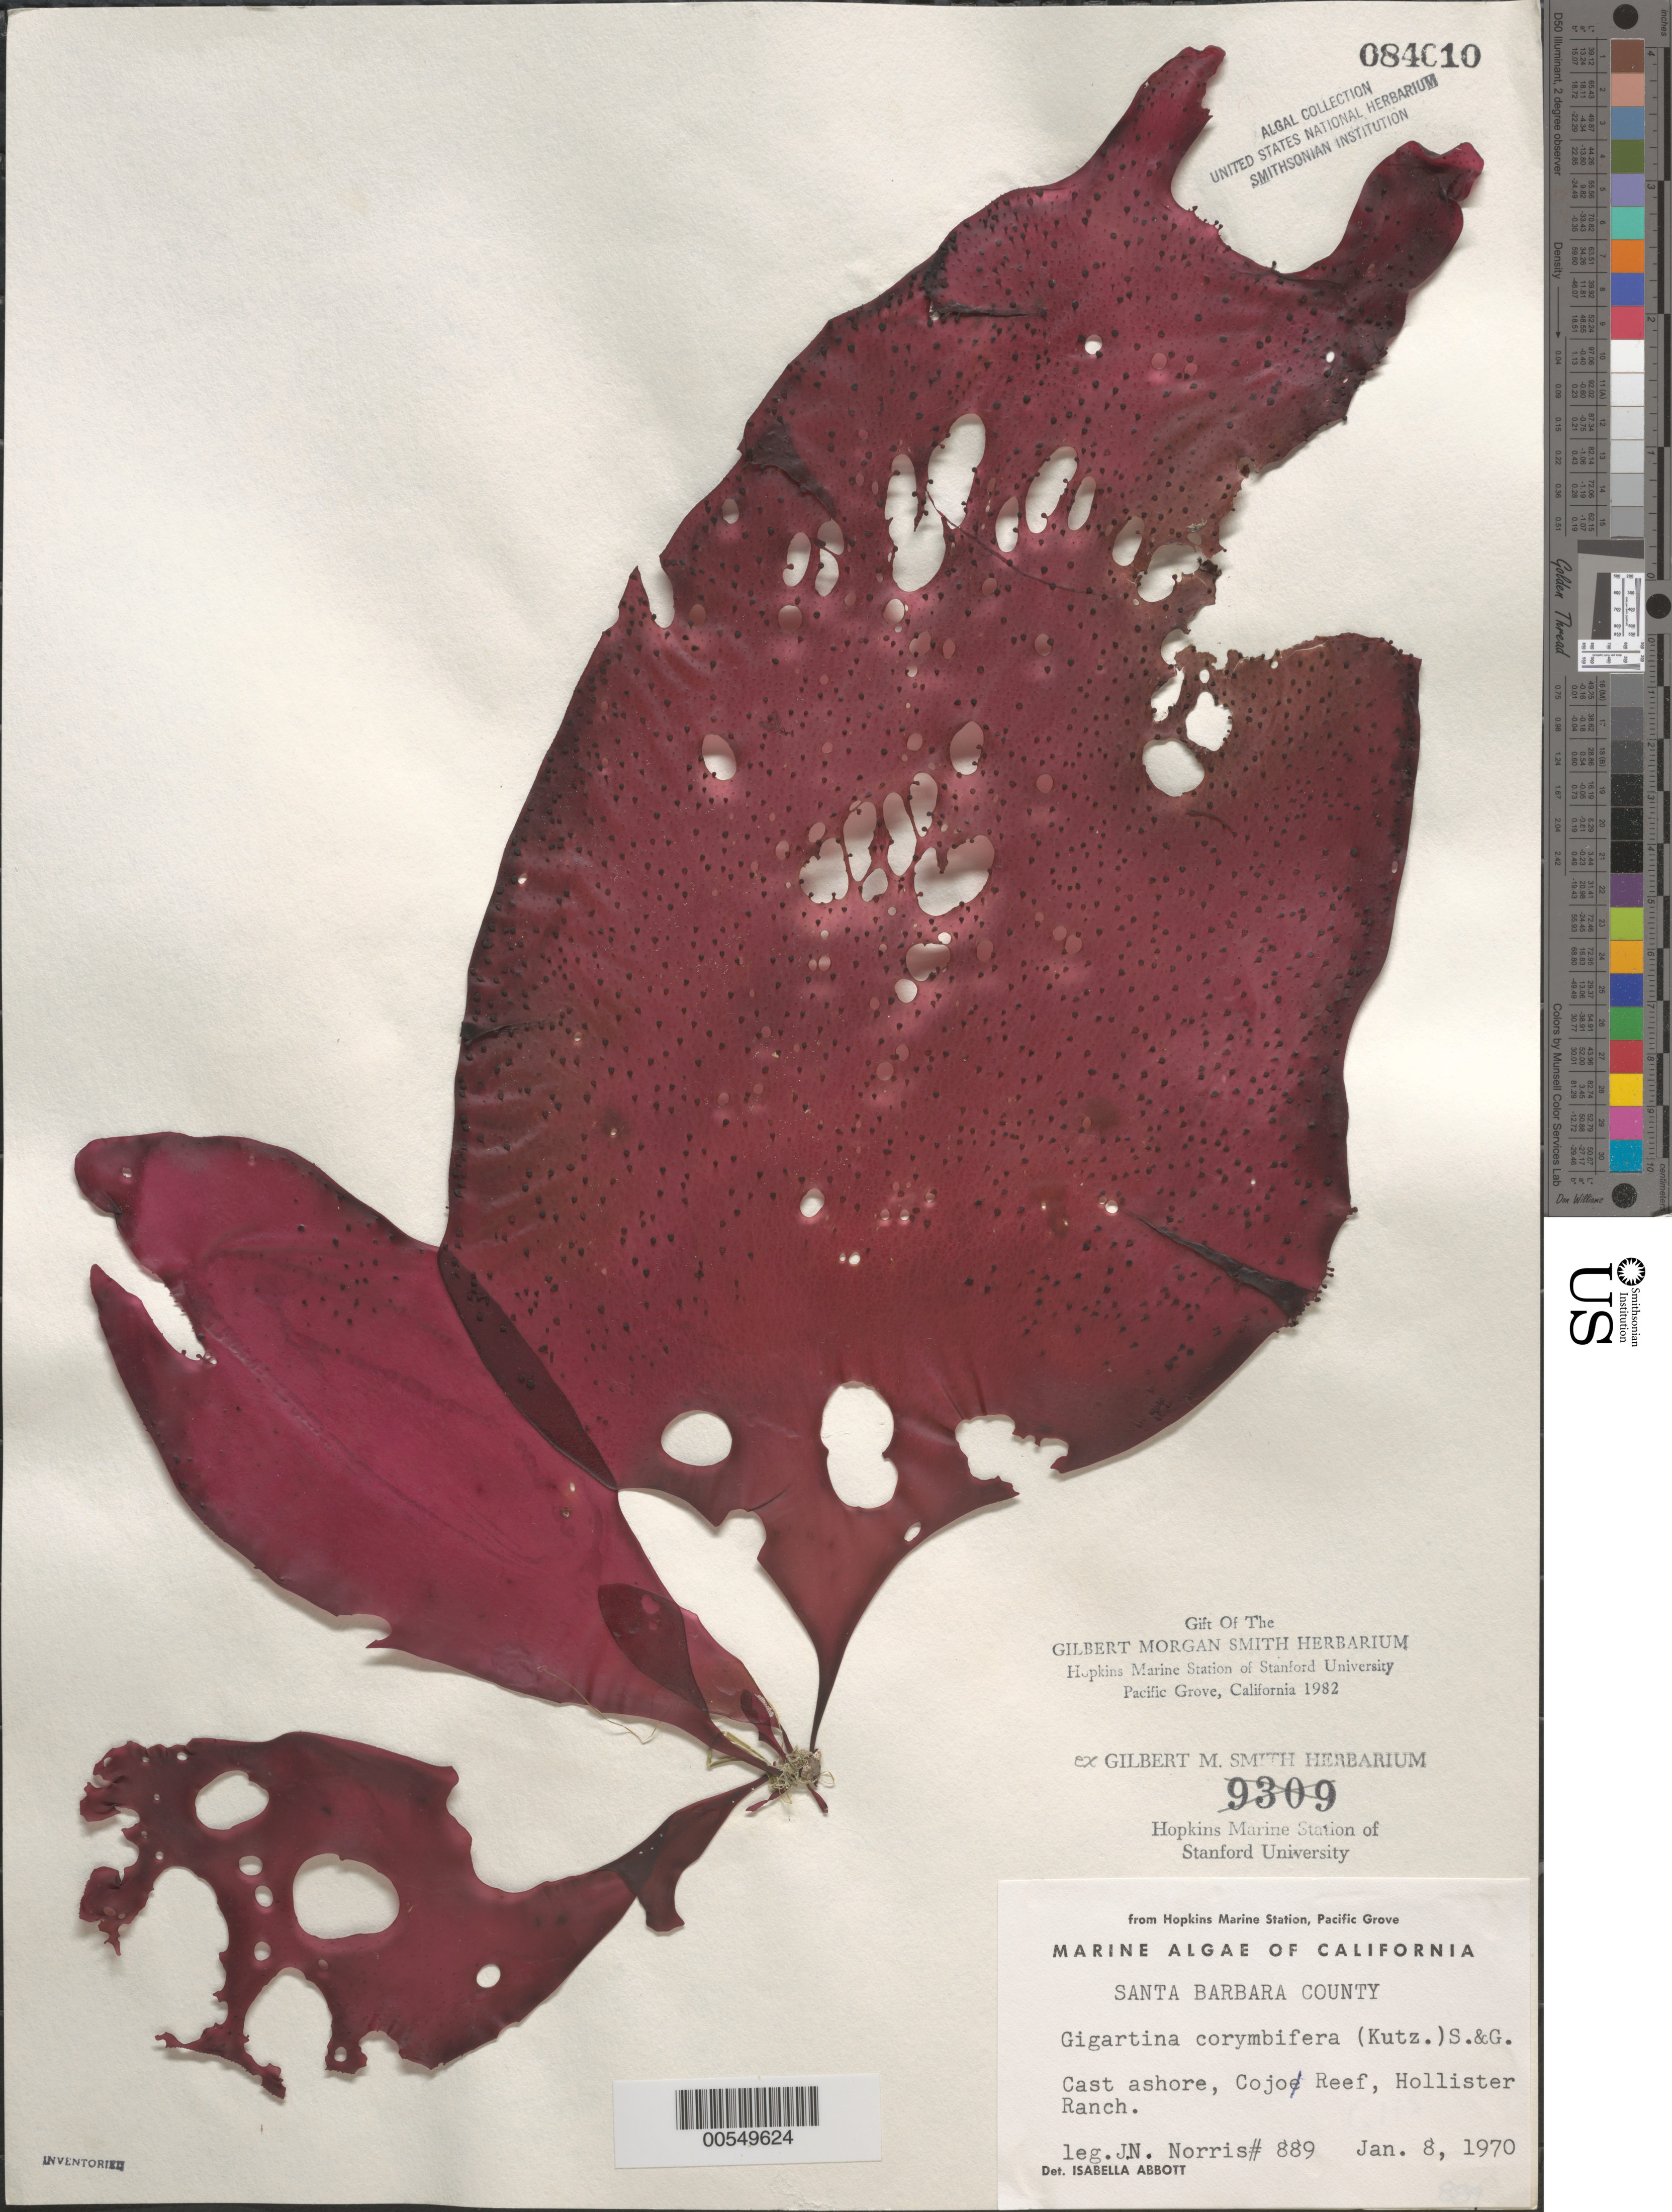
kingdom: Plantae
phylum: Rhodophyta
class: Florideophyceae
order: Gigartinales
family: Gigartinaceae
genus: Chondracanthus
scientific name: Chondracanthus corymbiferus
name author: (Kütz.) Guiry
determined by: Algae name updating Project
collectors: J. N. Norris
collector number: JN-889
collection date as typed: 08 Jan 1970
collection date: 1970-01-08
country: United States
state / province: California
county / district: Santa Barbara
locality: Cojo Reef, Hollister Ranch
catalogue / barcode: US 84010